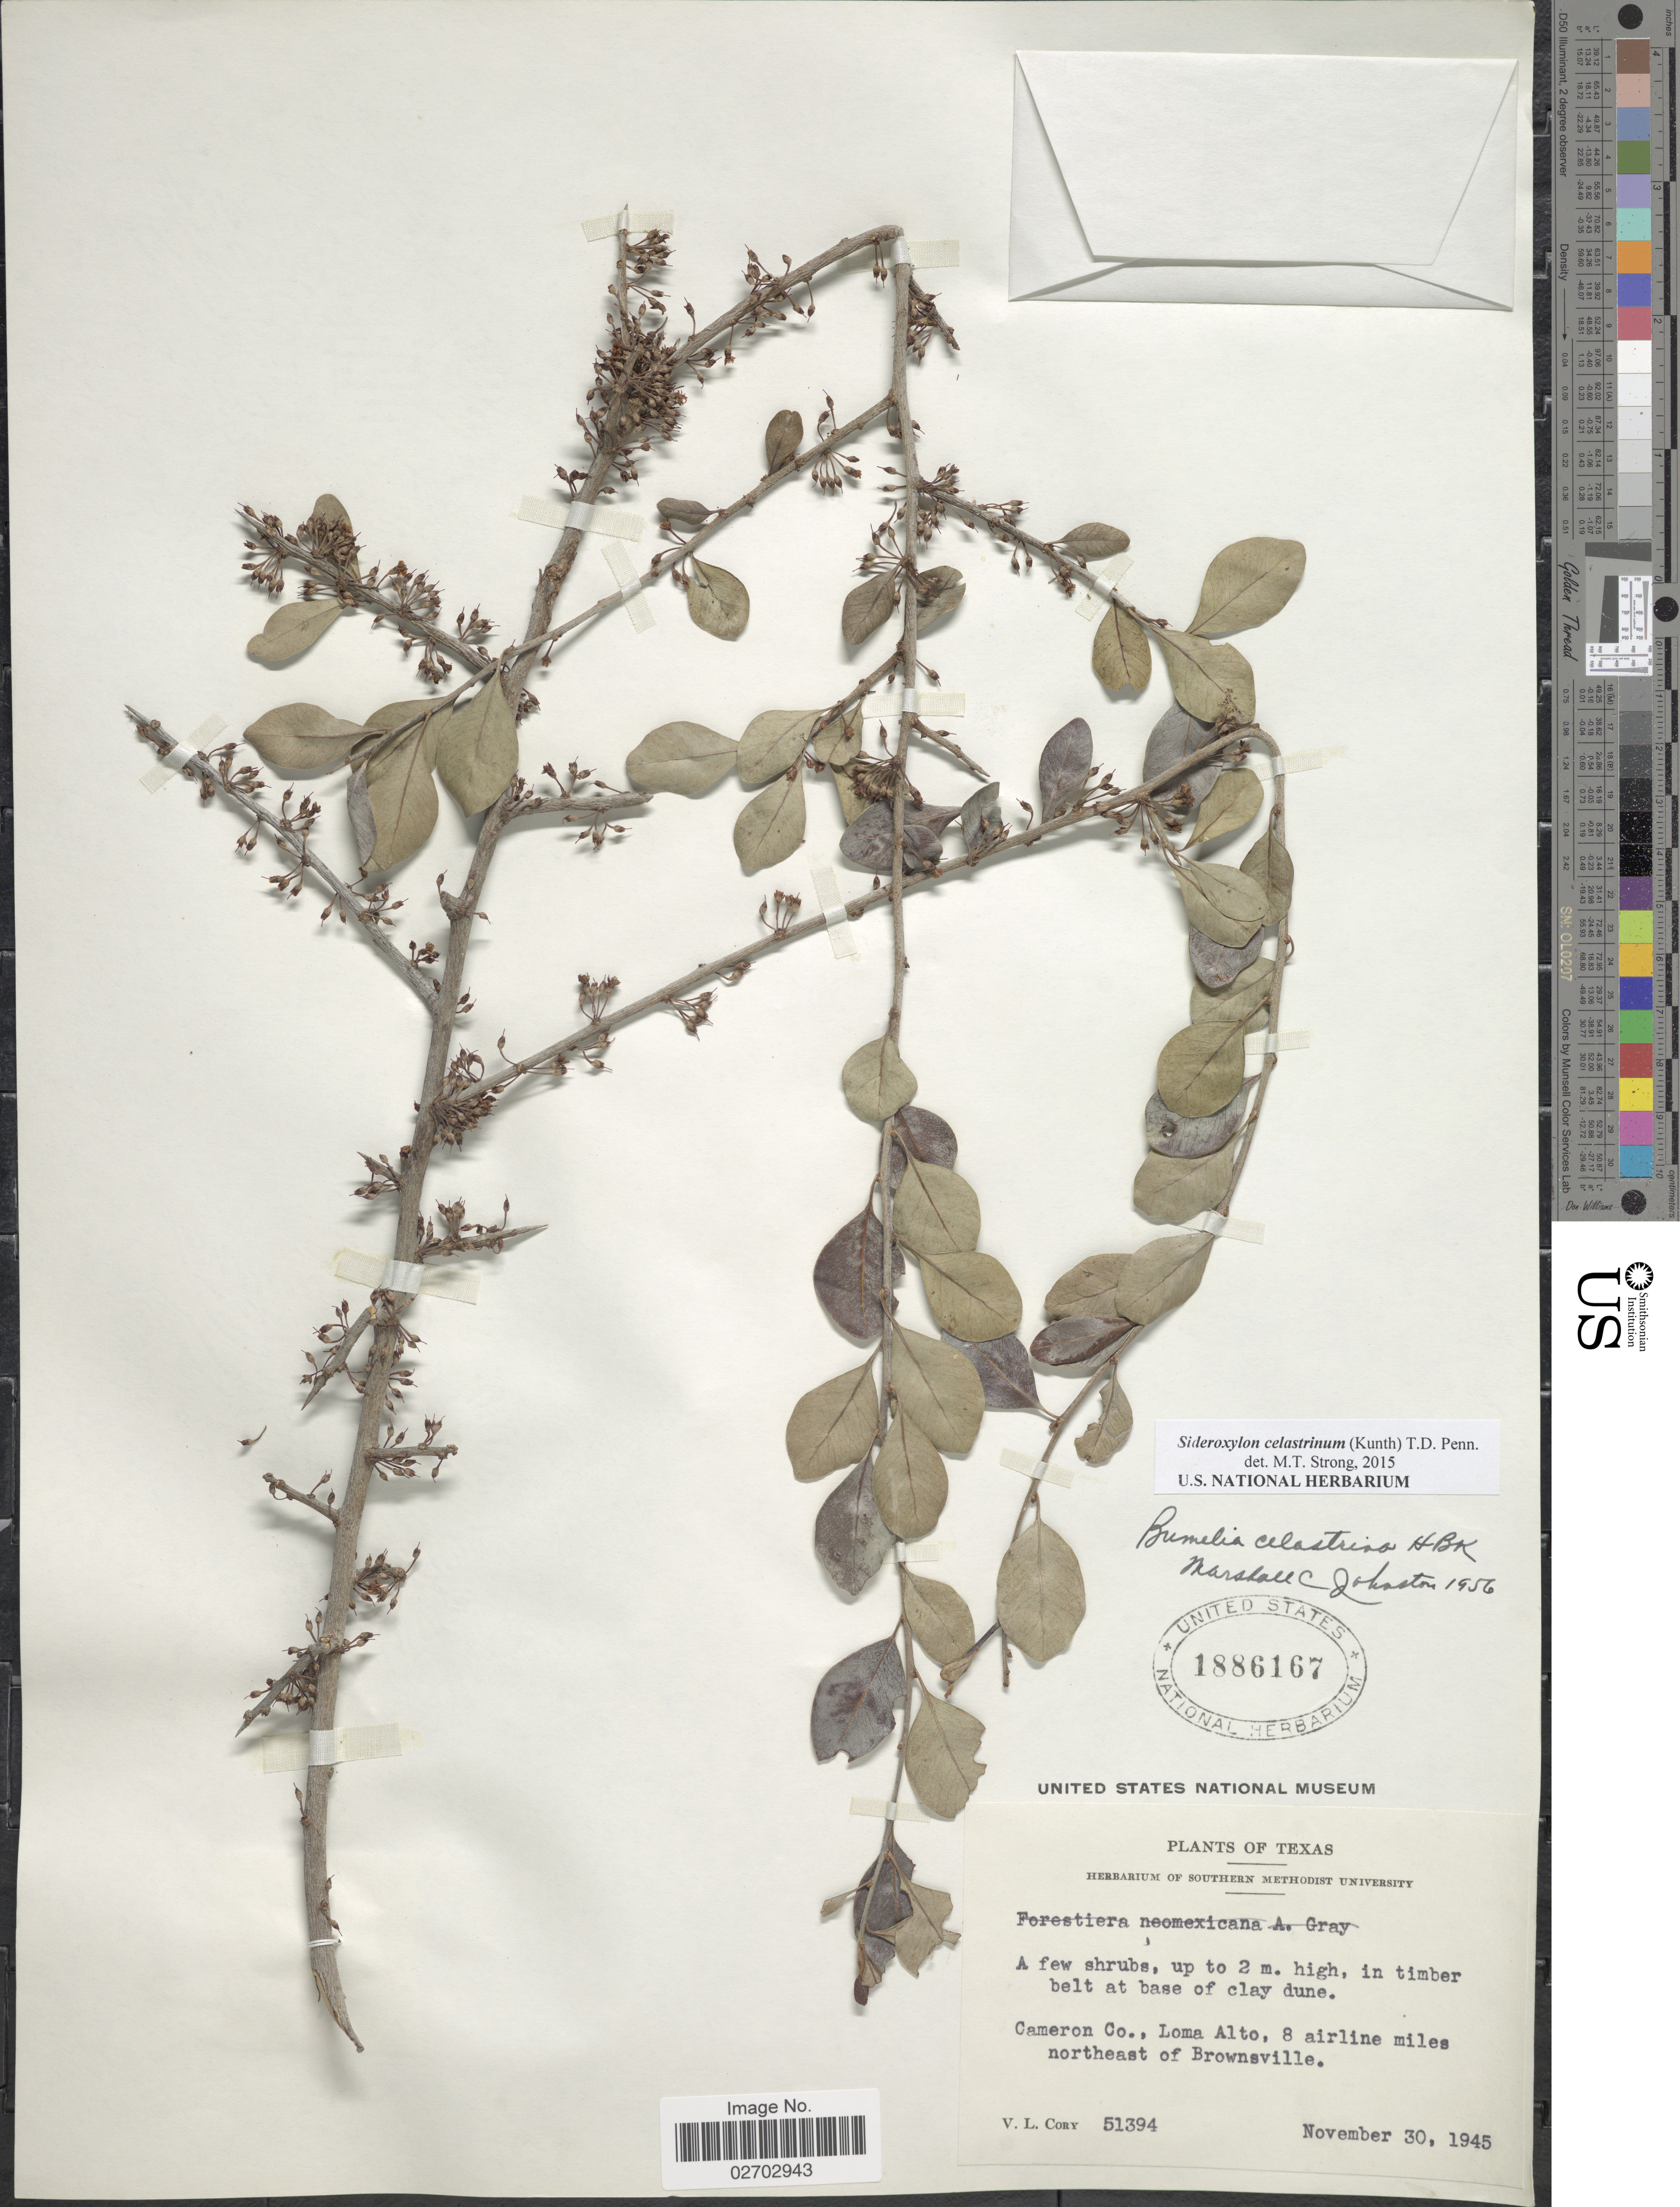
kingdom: Plantae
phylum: Tracheophyta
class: Magnoliopsida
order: Ericales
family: Sapotaceae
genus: Sideroxylon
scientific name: Sideroxylon celastrinum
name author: (Kunth) T.D. Penn.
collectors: V. Cory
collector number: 51394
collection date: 1945-11-30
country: United States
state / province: Texas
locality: Cameron Co., Loma Alto, 8 airline miles northeast of Brownsville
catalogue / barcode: US 1886167